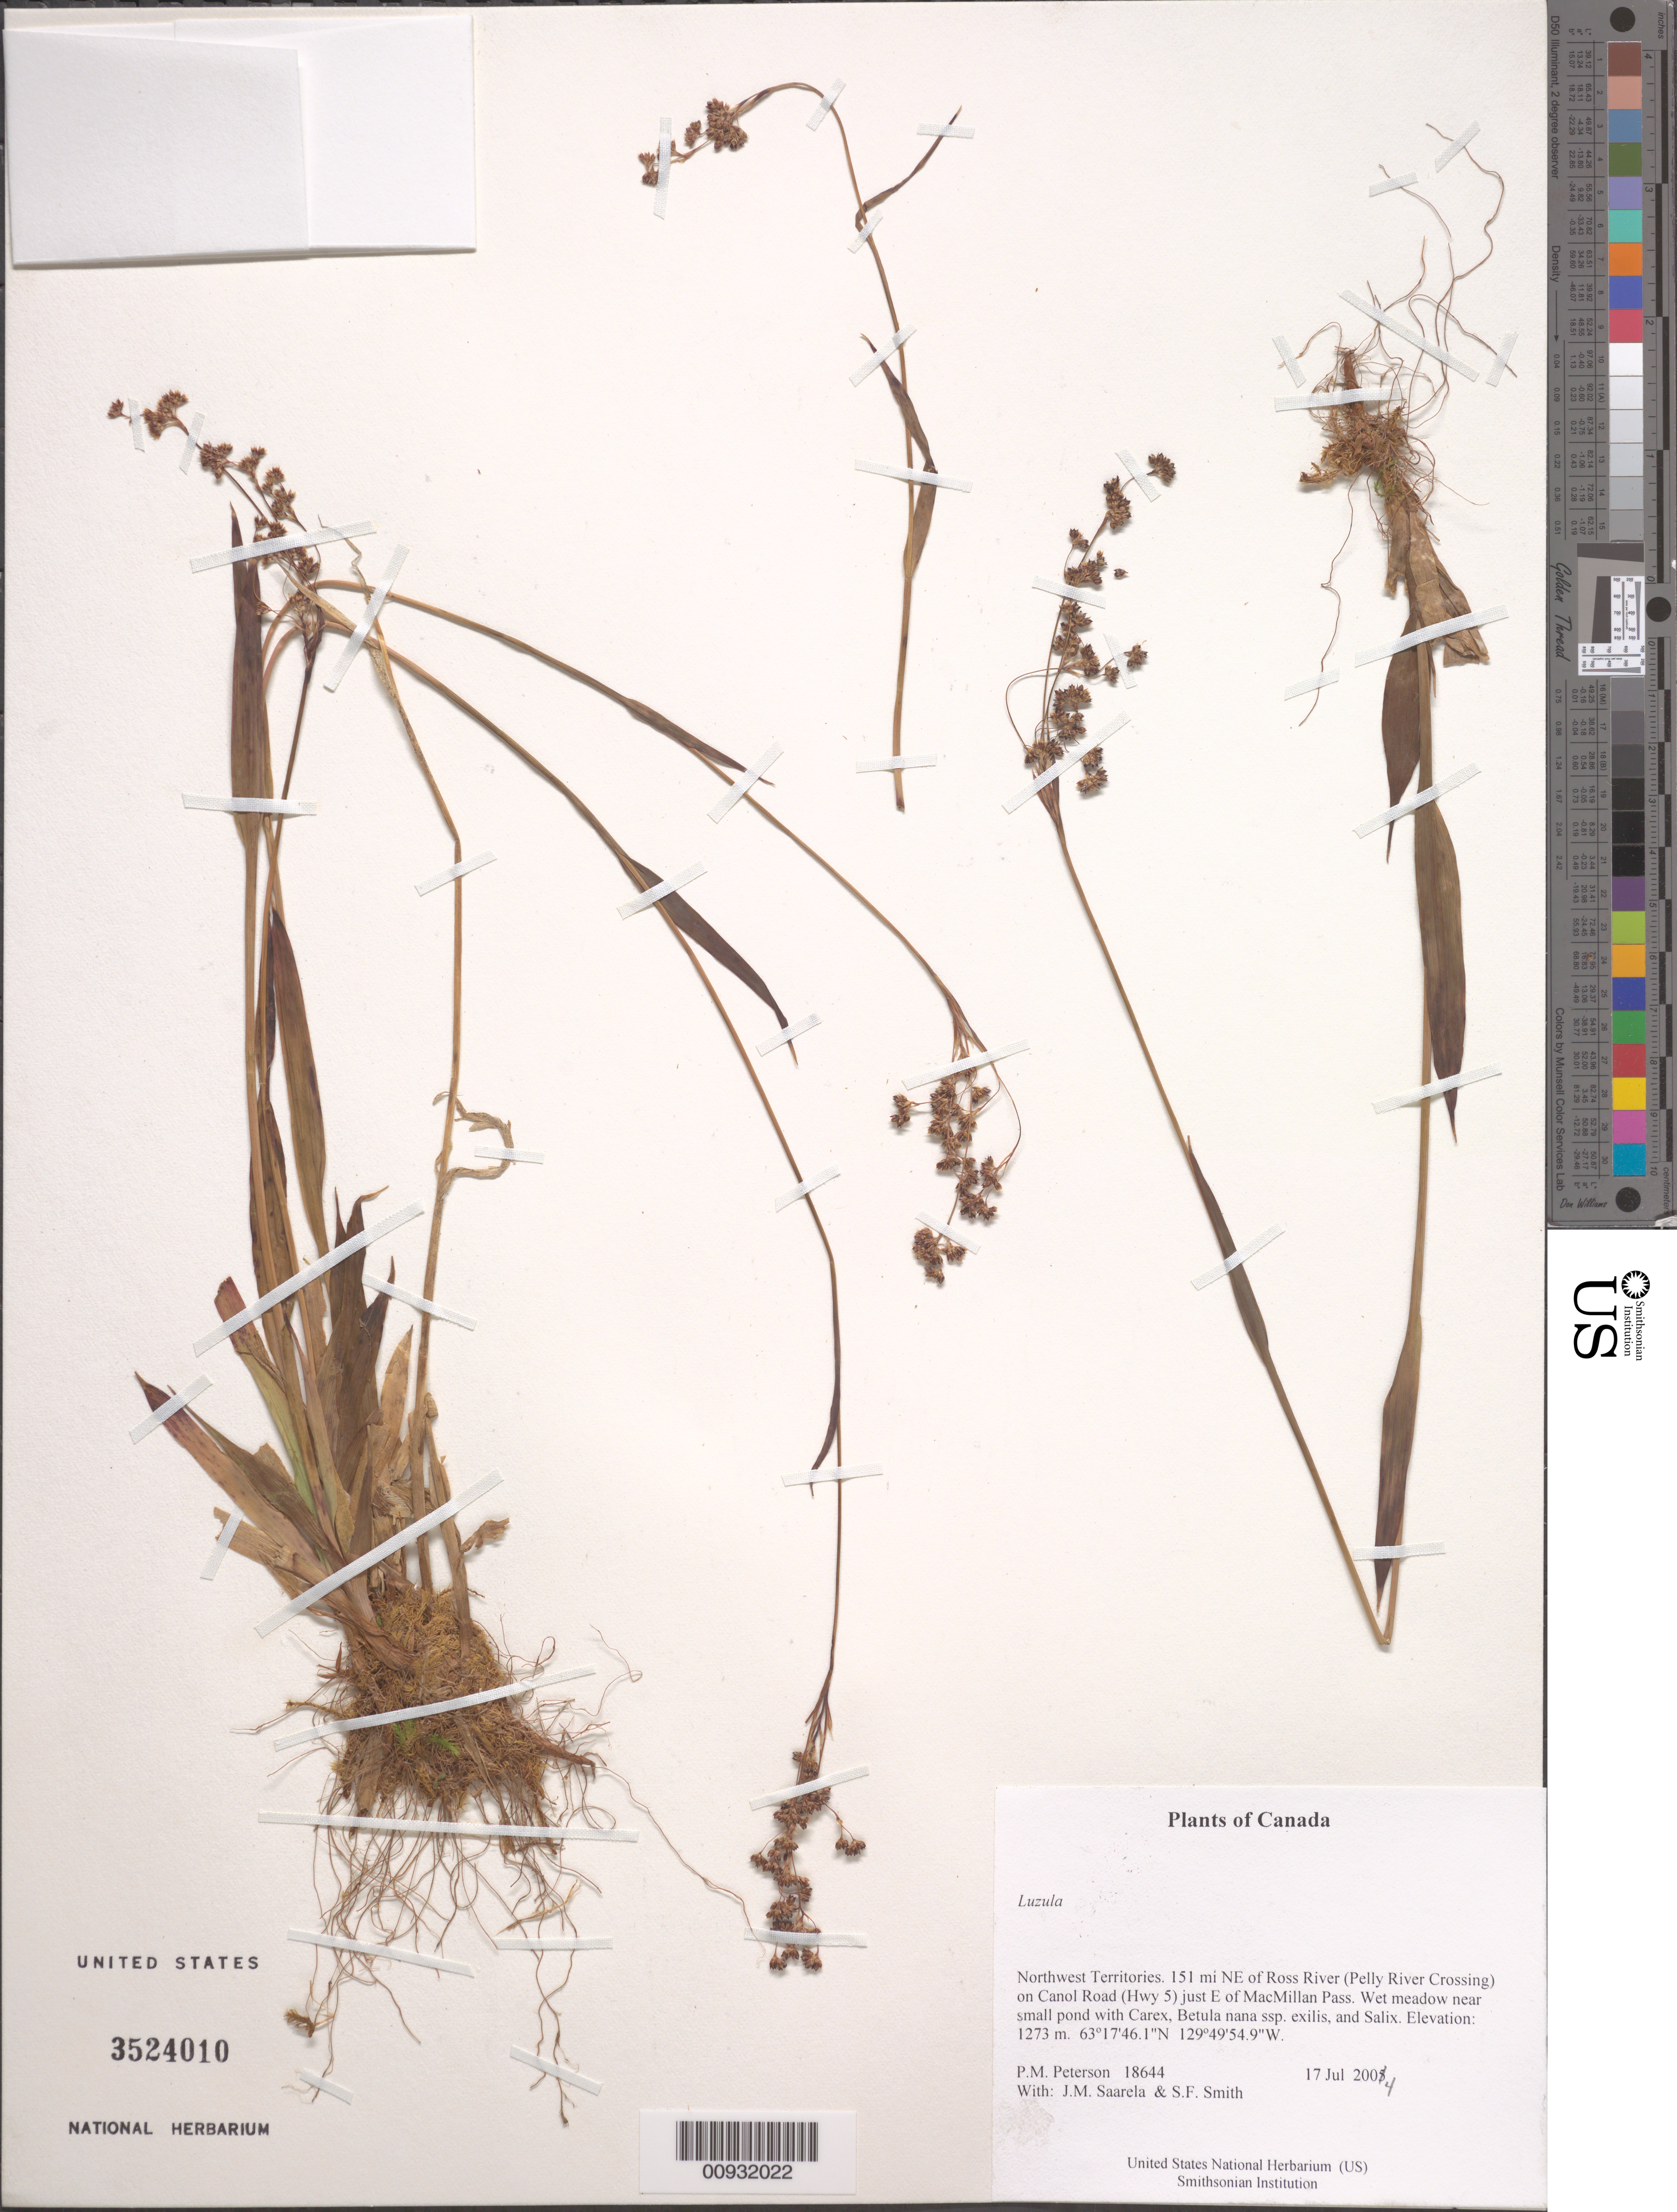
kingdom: Plantae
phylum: Tracheophyta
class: Liliopsida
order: Poales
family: Juncaceae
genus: Luzula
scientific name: Luzula sp.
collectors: P. M. Peterson, J. Saarela & S.F. Smith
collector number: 18644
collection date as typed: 17 Jul 2004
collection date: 2004-07-17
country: Canada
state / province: Northwest Territories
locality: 151 mi NE of Ross River (Pelly River Crossing) on Canol Road (Hwy 5) just E of MacMillan Pass. Wet meadow near small pond with Carex, Betula nana ssp. exilis, and Salix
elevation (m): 1273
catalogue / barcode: US 3524010